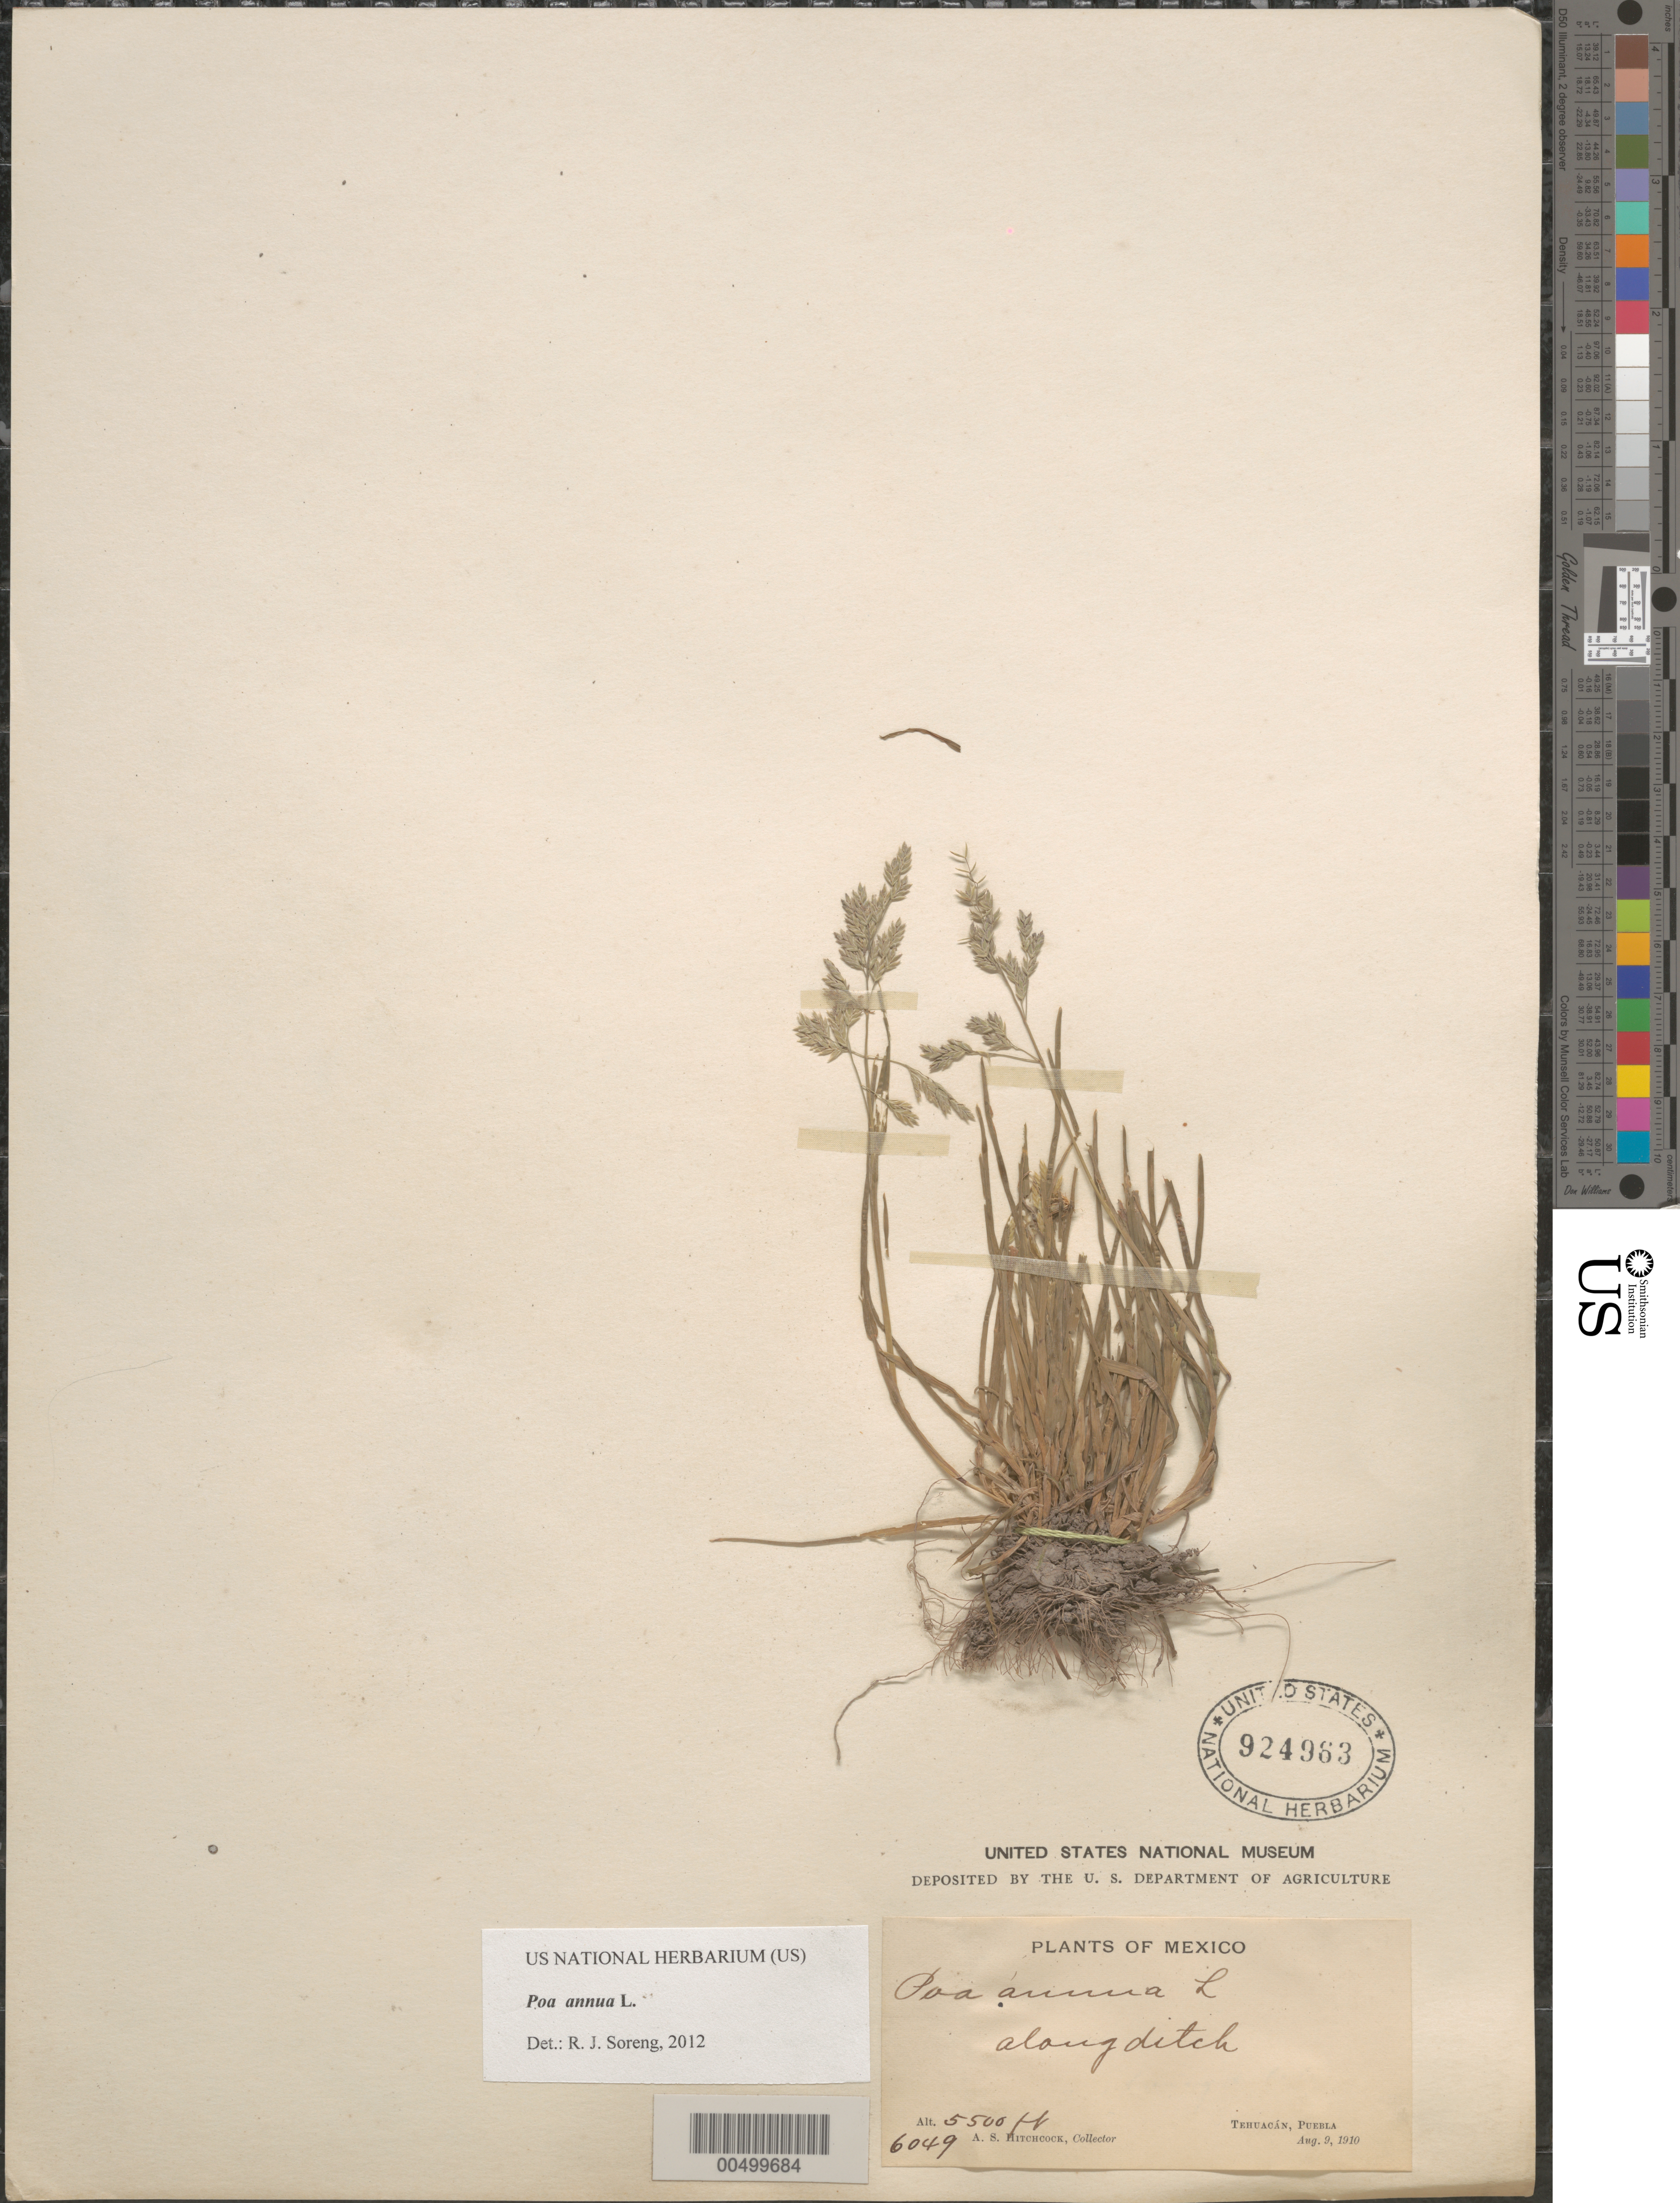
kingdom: Plantae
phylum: Tracheophyta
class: Liliopsida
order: Poales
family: Poaceae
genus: Poa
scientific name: Poa annua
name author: L.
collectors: A. S. Hitchcock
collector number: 6049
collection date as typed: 9 Aug 1910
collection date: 1910-08-09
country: Mexico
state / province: Puebla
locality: Tehuac n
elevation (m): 1676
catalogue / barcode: US 924963